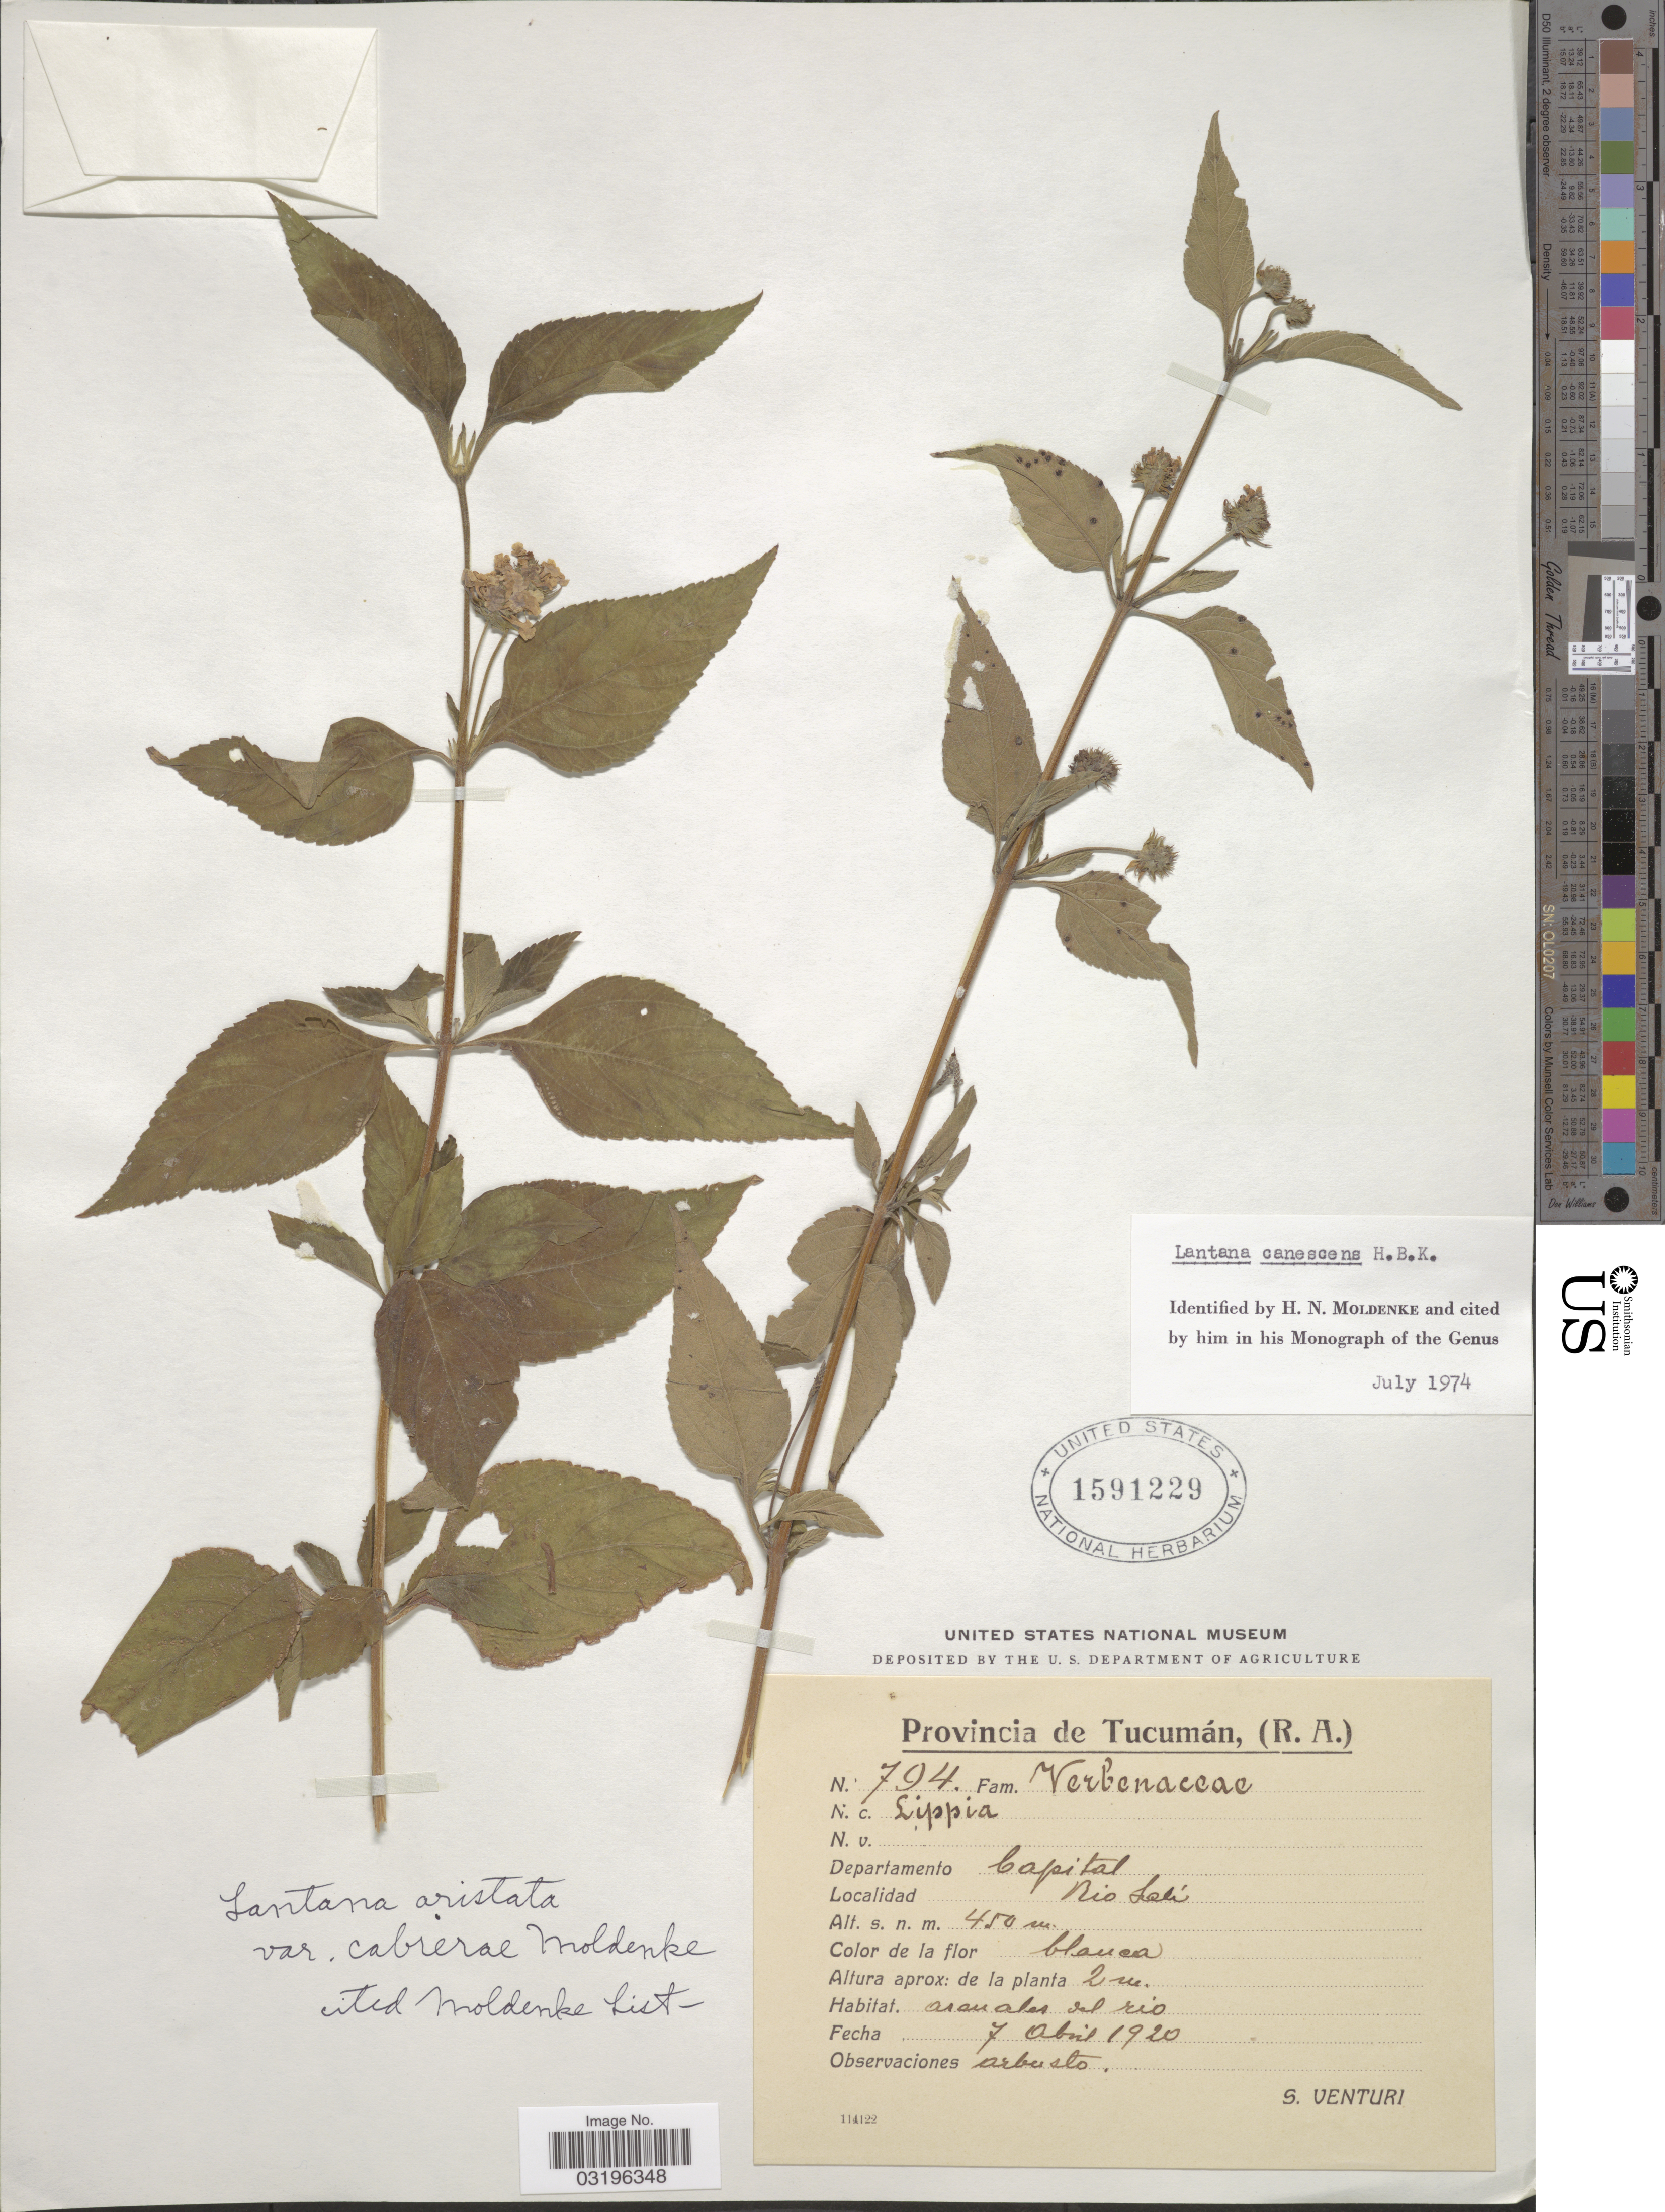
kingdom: Plantae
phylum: Tracheophyta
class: Magnoliopsida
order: Lamiales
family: Verbenaceae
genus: Lantana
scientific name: Lantana canescens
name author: Kunth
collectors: S. Venturi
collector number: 794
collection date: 1920-04-07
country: Argentina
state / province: Tucuman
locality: Departamento Capital. Rio Salí.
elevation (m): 450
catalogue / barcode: US 1591229